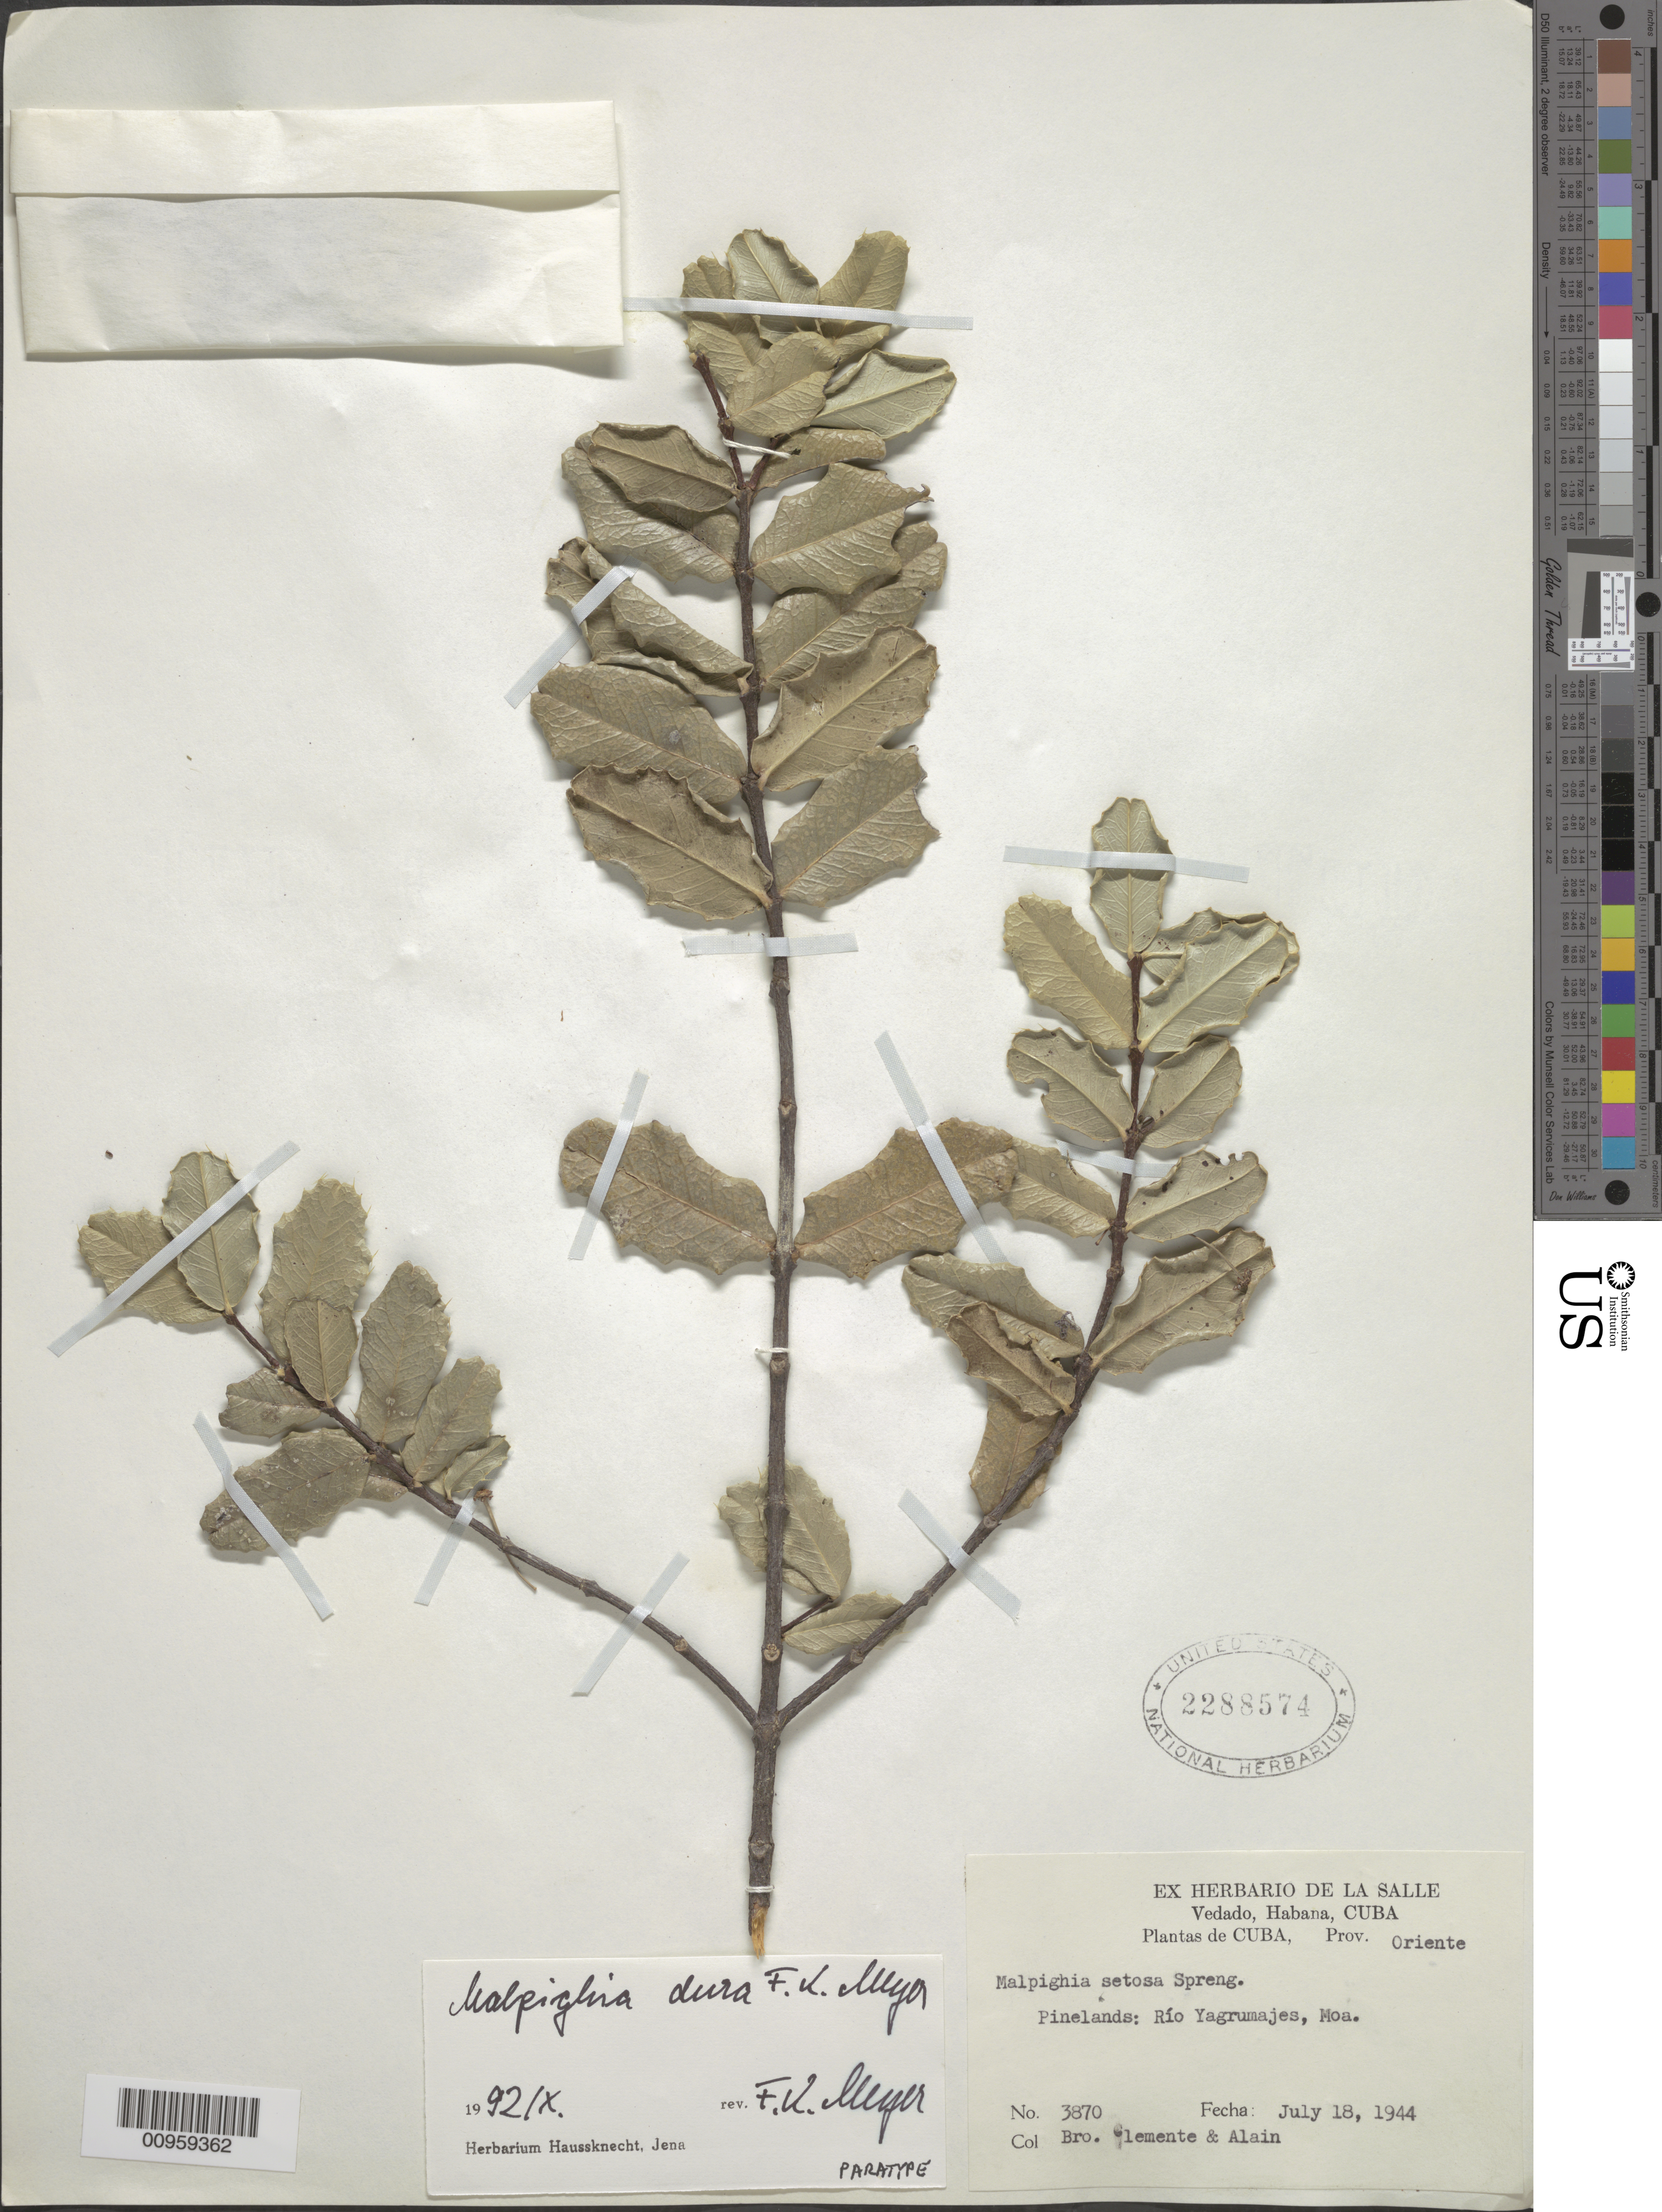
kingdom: Plantae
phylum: Tracheophyta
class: Magnoliopsida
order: Malpighiales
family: Malpighiaceae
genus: Malpighia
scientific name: Malpighia dura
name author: F.K. Mey.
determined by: Meyer, F. K.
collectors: Bro. Clemente & A. H. Liogier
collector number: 3870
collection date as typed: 18 Jul 1944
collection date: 1944-07-18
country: Cuba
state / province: Holguín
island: Cuba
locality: Moa, Rio Yagrumajes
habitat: Pinelands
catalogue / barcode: US 2288574